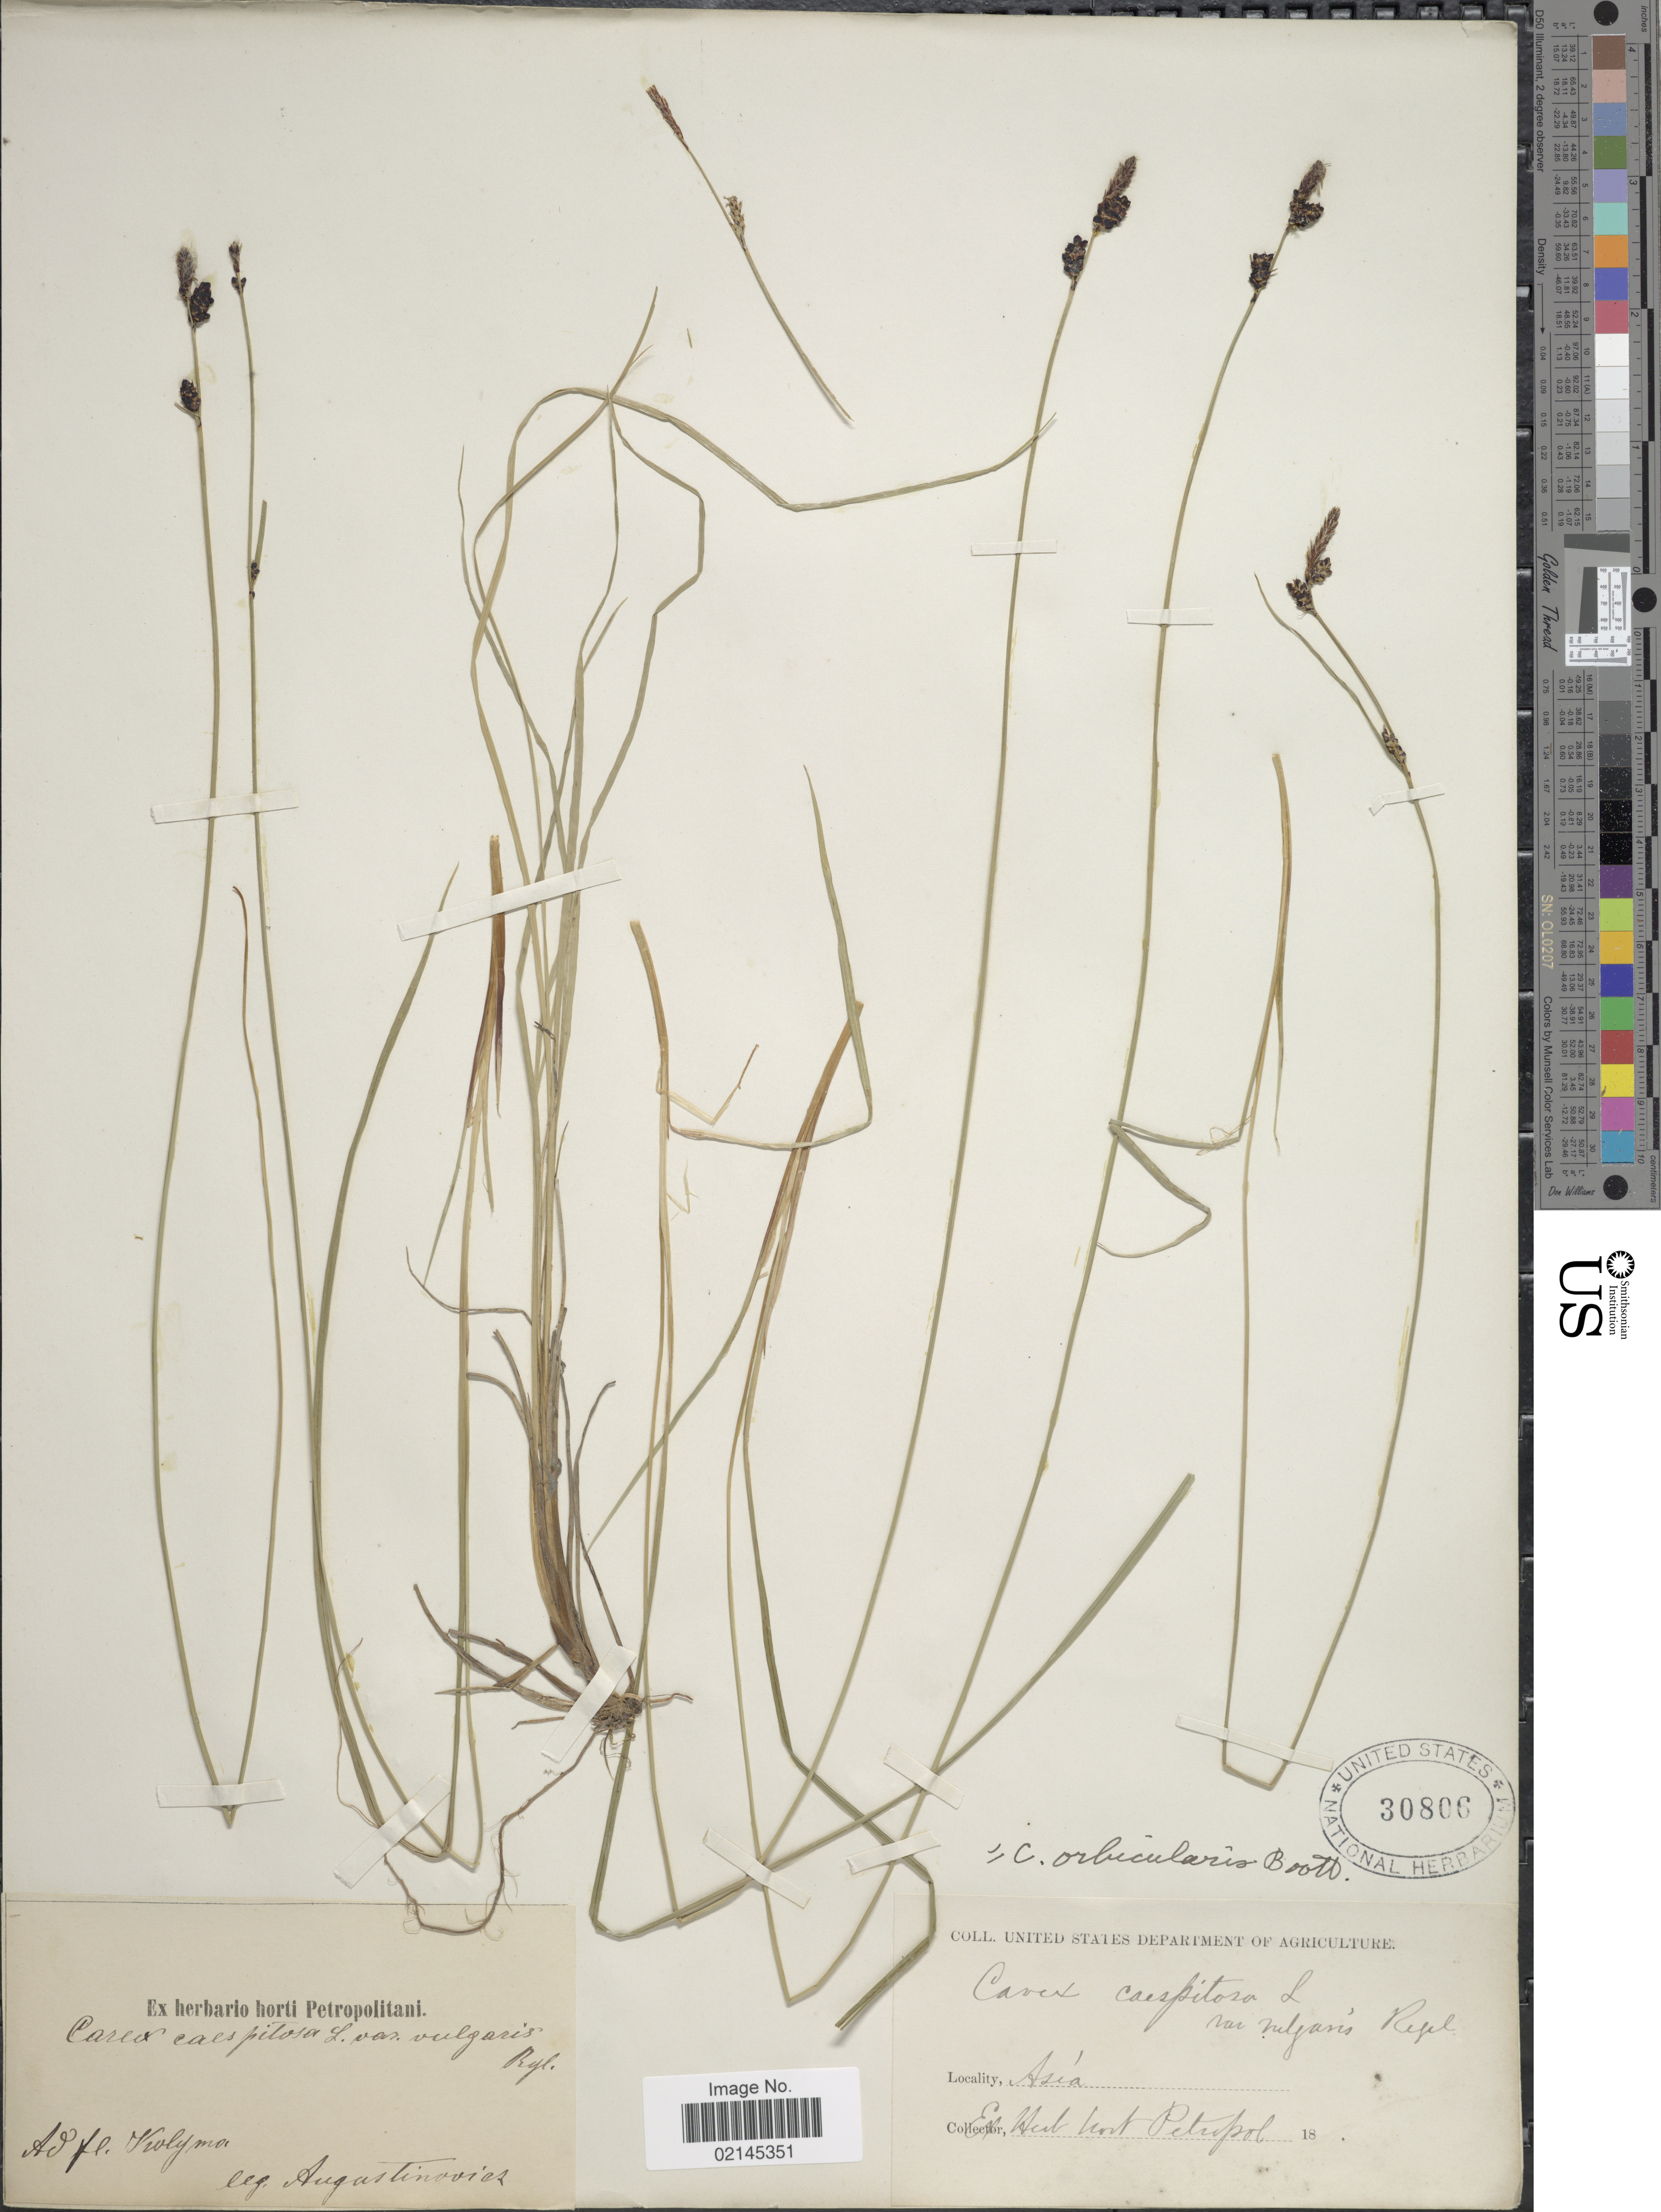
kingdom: Plantae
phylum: Tracheophyta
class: Liliopsida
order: Poales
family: Cyperaceae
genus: Carex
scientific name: Carex orbicularis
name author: Boott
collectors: Augustinowicz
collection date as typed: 18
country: Russian Federation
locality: Ad fl. Kolyma, Asia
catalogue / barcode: US 30806